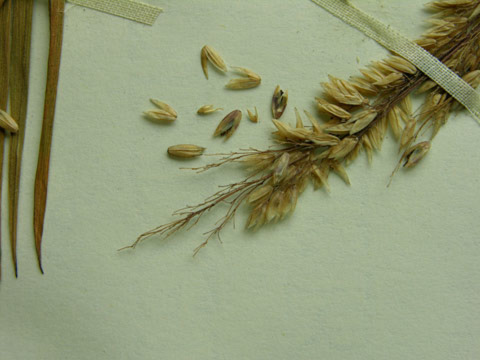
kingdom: Plantae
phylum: Tracheophyta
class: Liliopsida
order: Poales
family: Poaceae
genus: Holcus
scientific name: Holcus lanatus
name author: L.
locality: Colombia